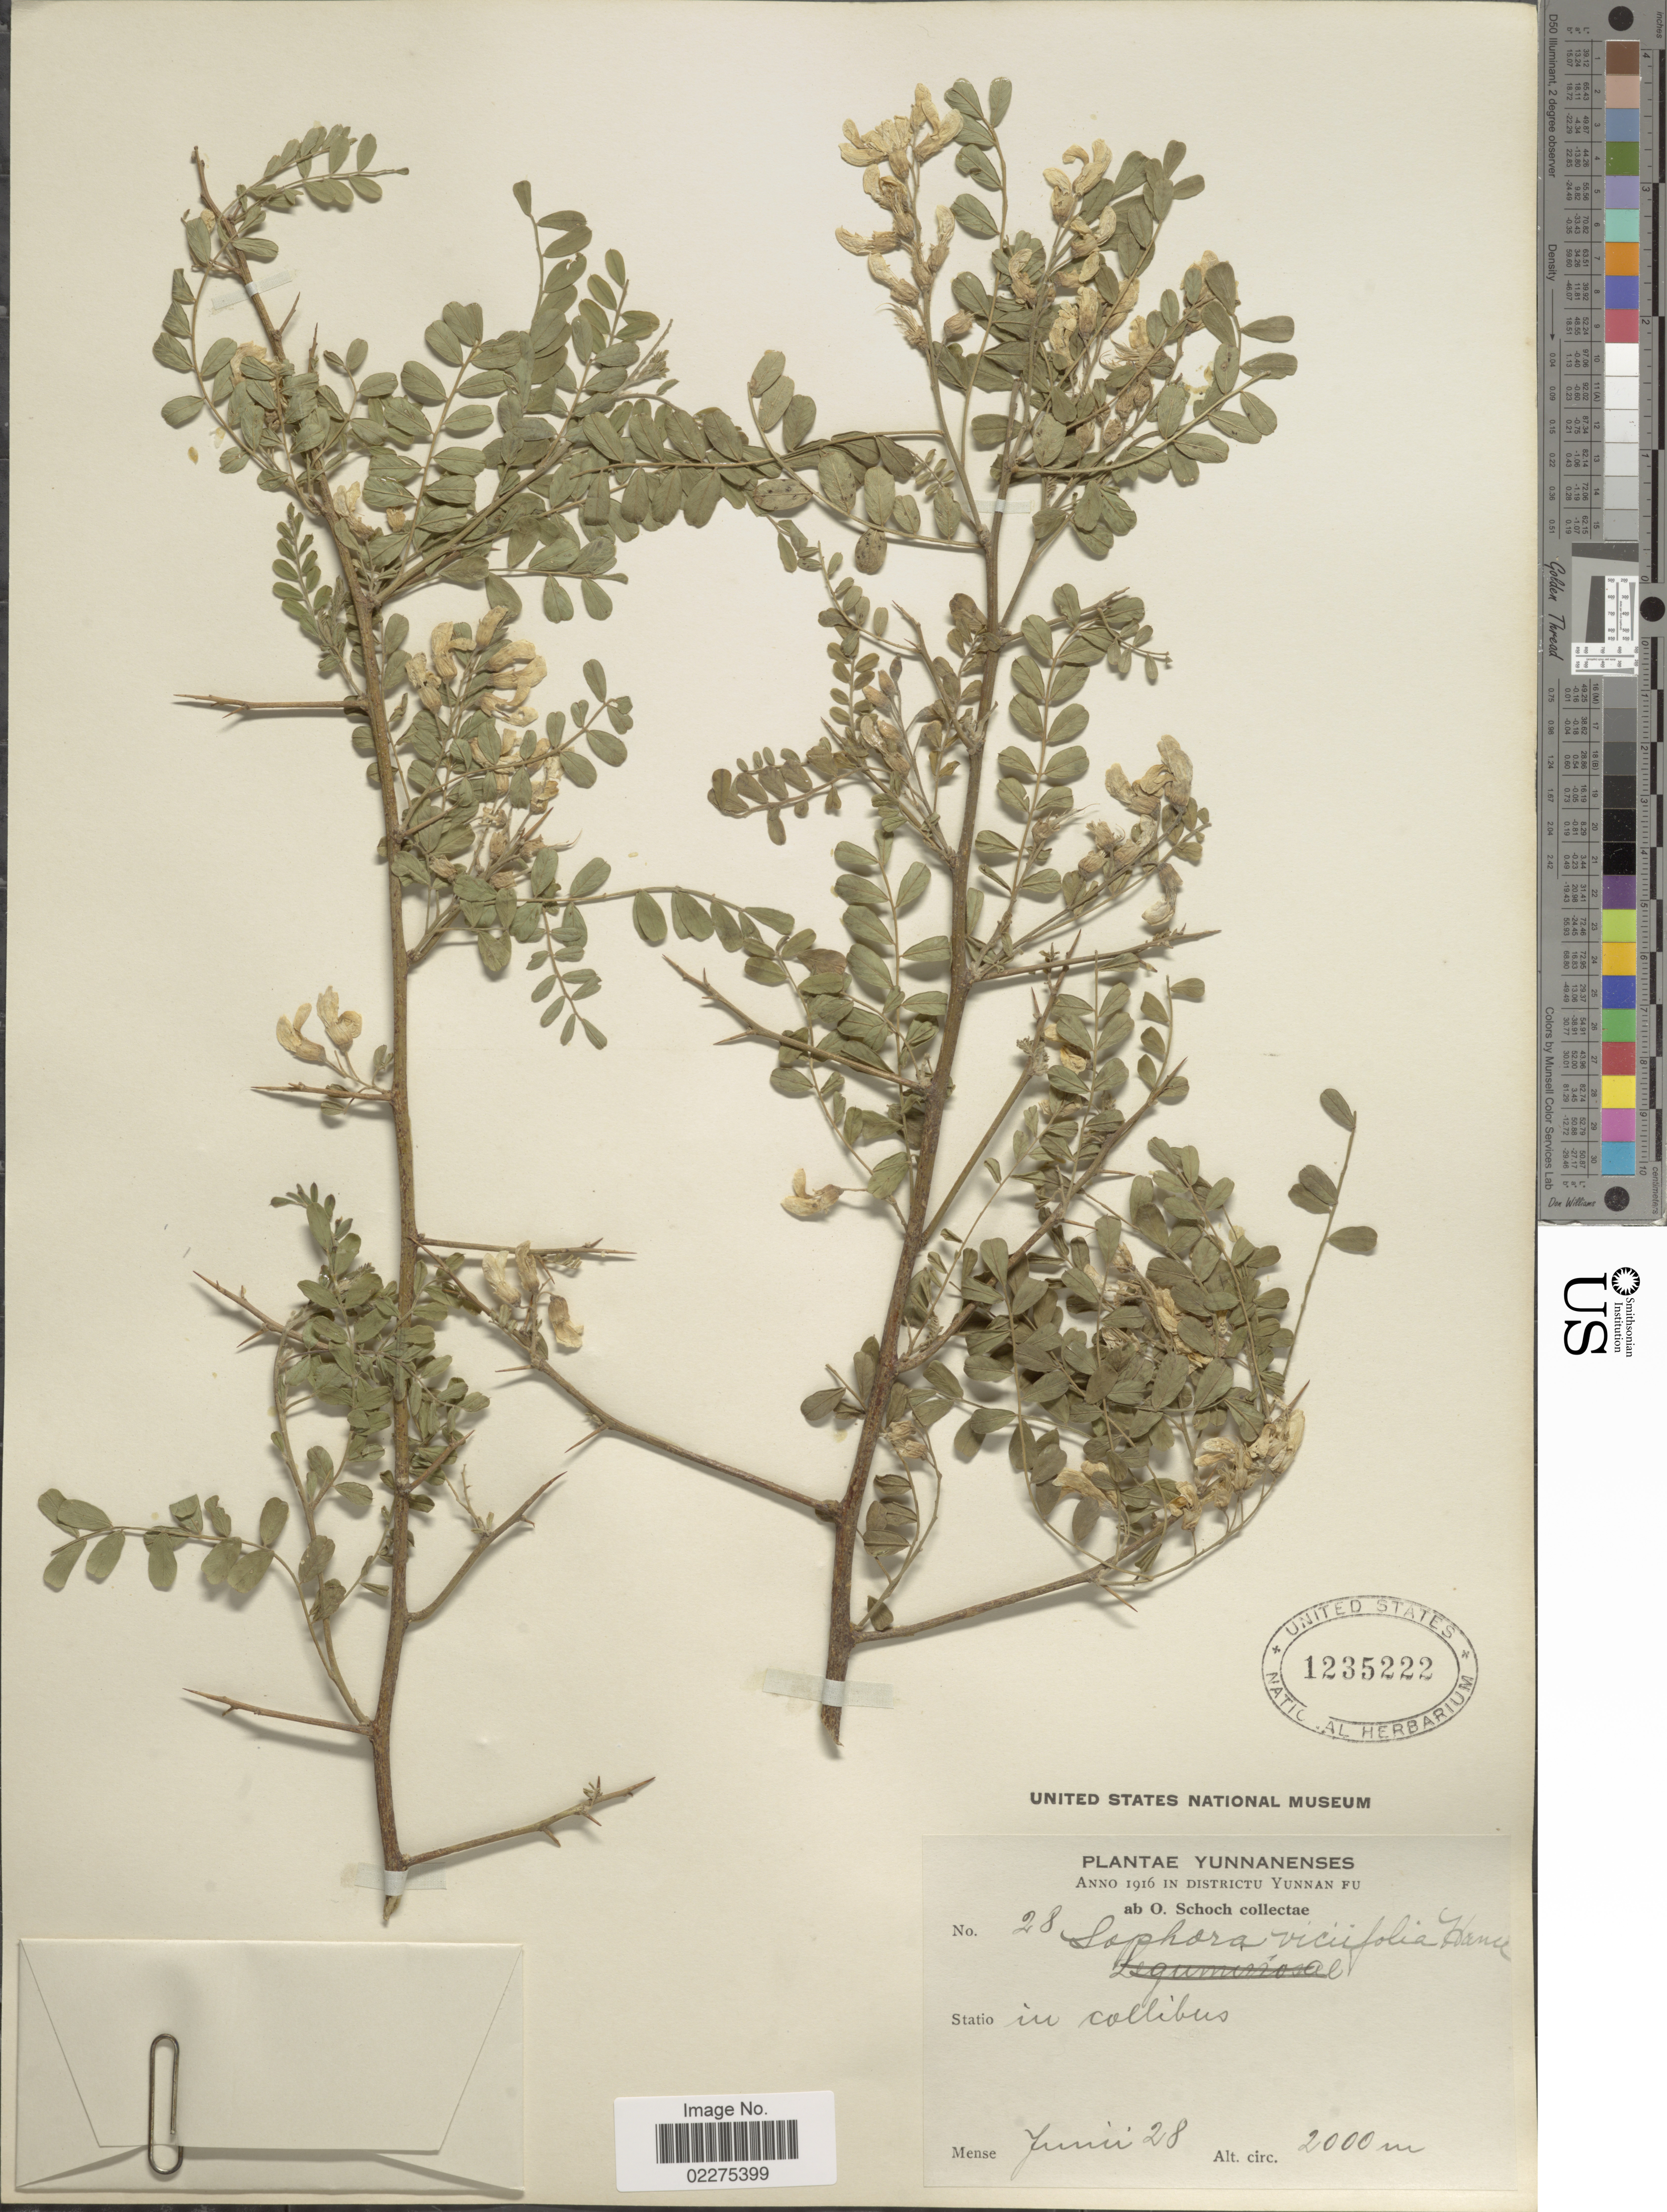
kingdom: Plantae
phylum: Tracheophyta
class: Magnoliopsida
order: Fabales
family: Fabaceae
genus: Sophora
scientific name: Sophora davidii var. davidii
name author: (Franch.) Skeels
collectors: O. Schoch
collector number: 28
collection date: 1916-06-28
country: China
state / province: Yunnan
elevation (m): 2000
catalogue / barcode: US 1235222